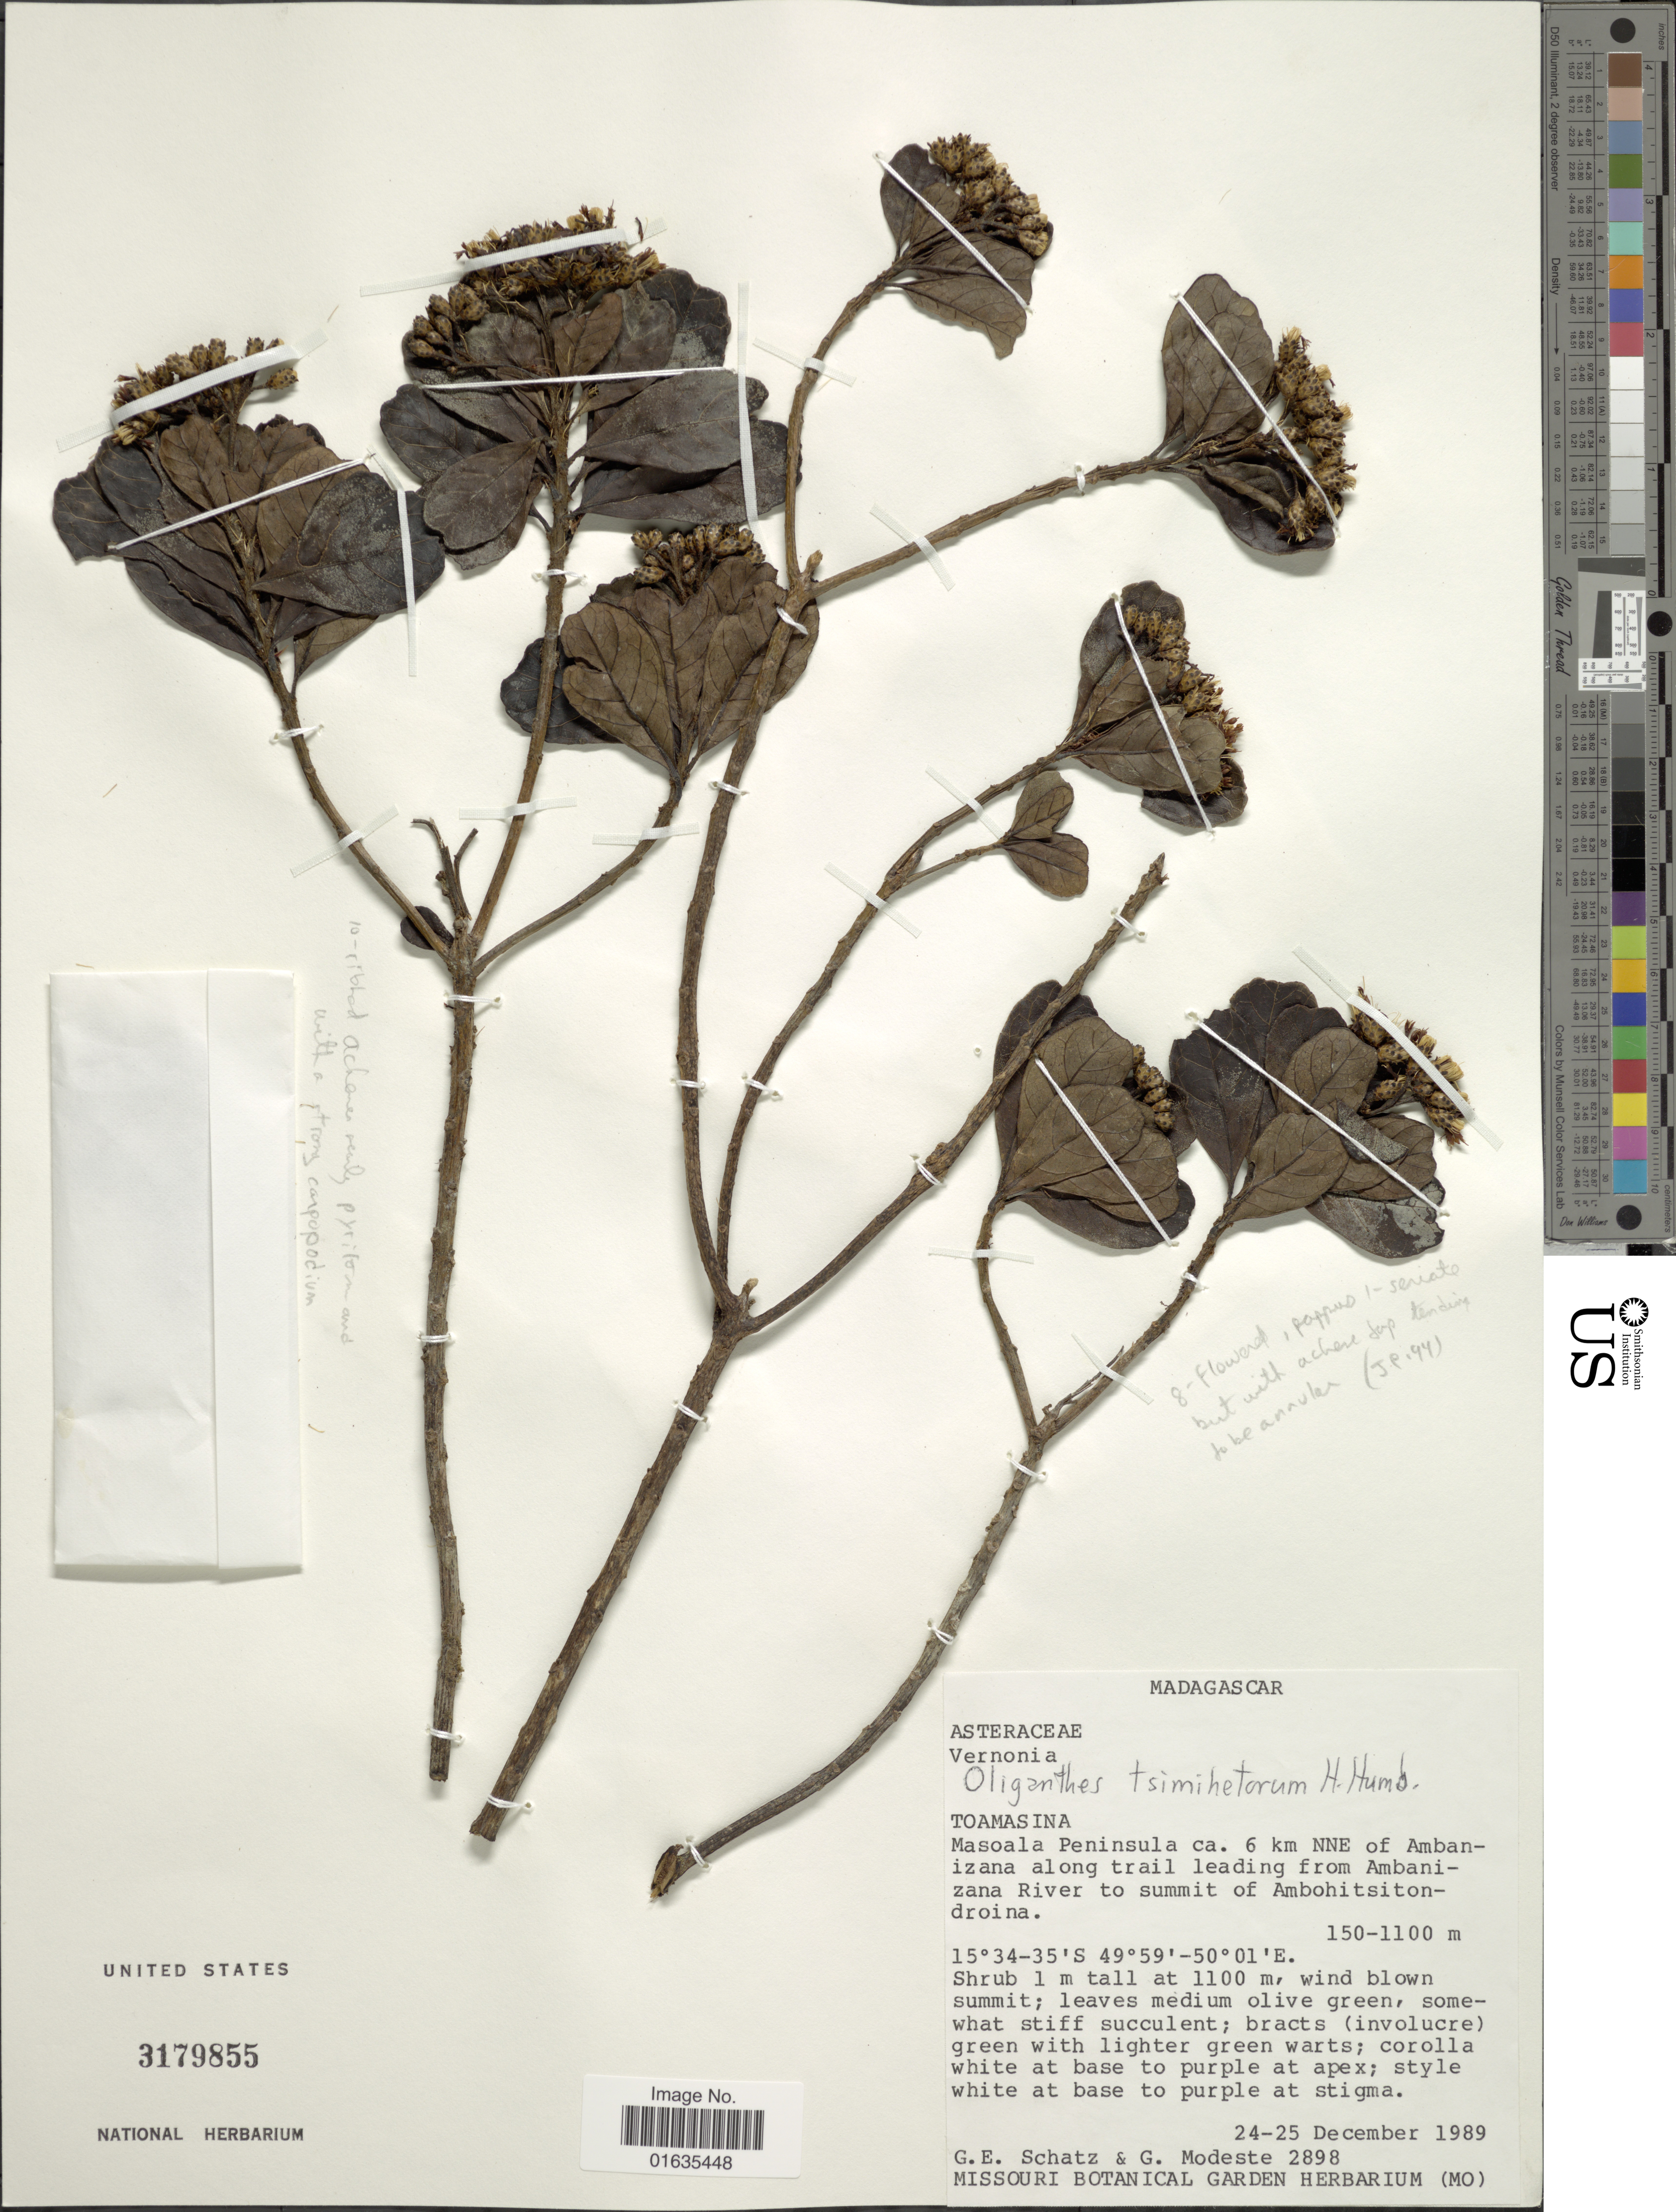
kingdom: Plantae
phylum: Tracheophyta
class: Magnoliopsida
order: Asterales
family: Asteraceae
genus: Oliganthes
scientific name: Oliganthes tsimihetorum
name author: Humbert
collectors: G. Schatz & G. Modeste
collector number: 2898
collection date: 1989-12-24/1989-12-25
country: Madagascar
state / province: Analanjirofo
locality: Masoala Peninsula ca 6 km NNE of Ambanizana along trail leading from Ambanizana River to summit of Ambohitsitondroina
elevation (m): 150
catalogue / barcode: US 3179855